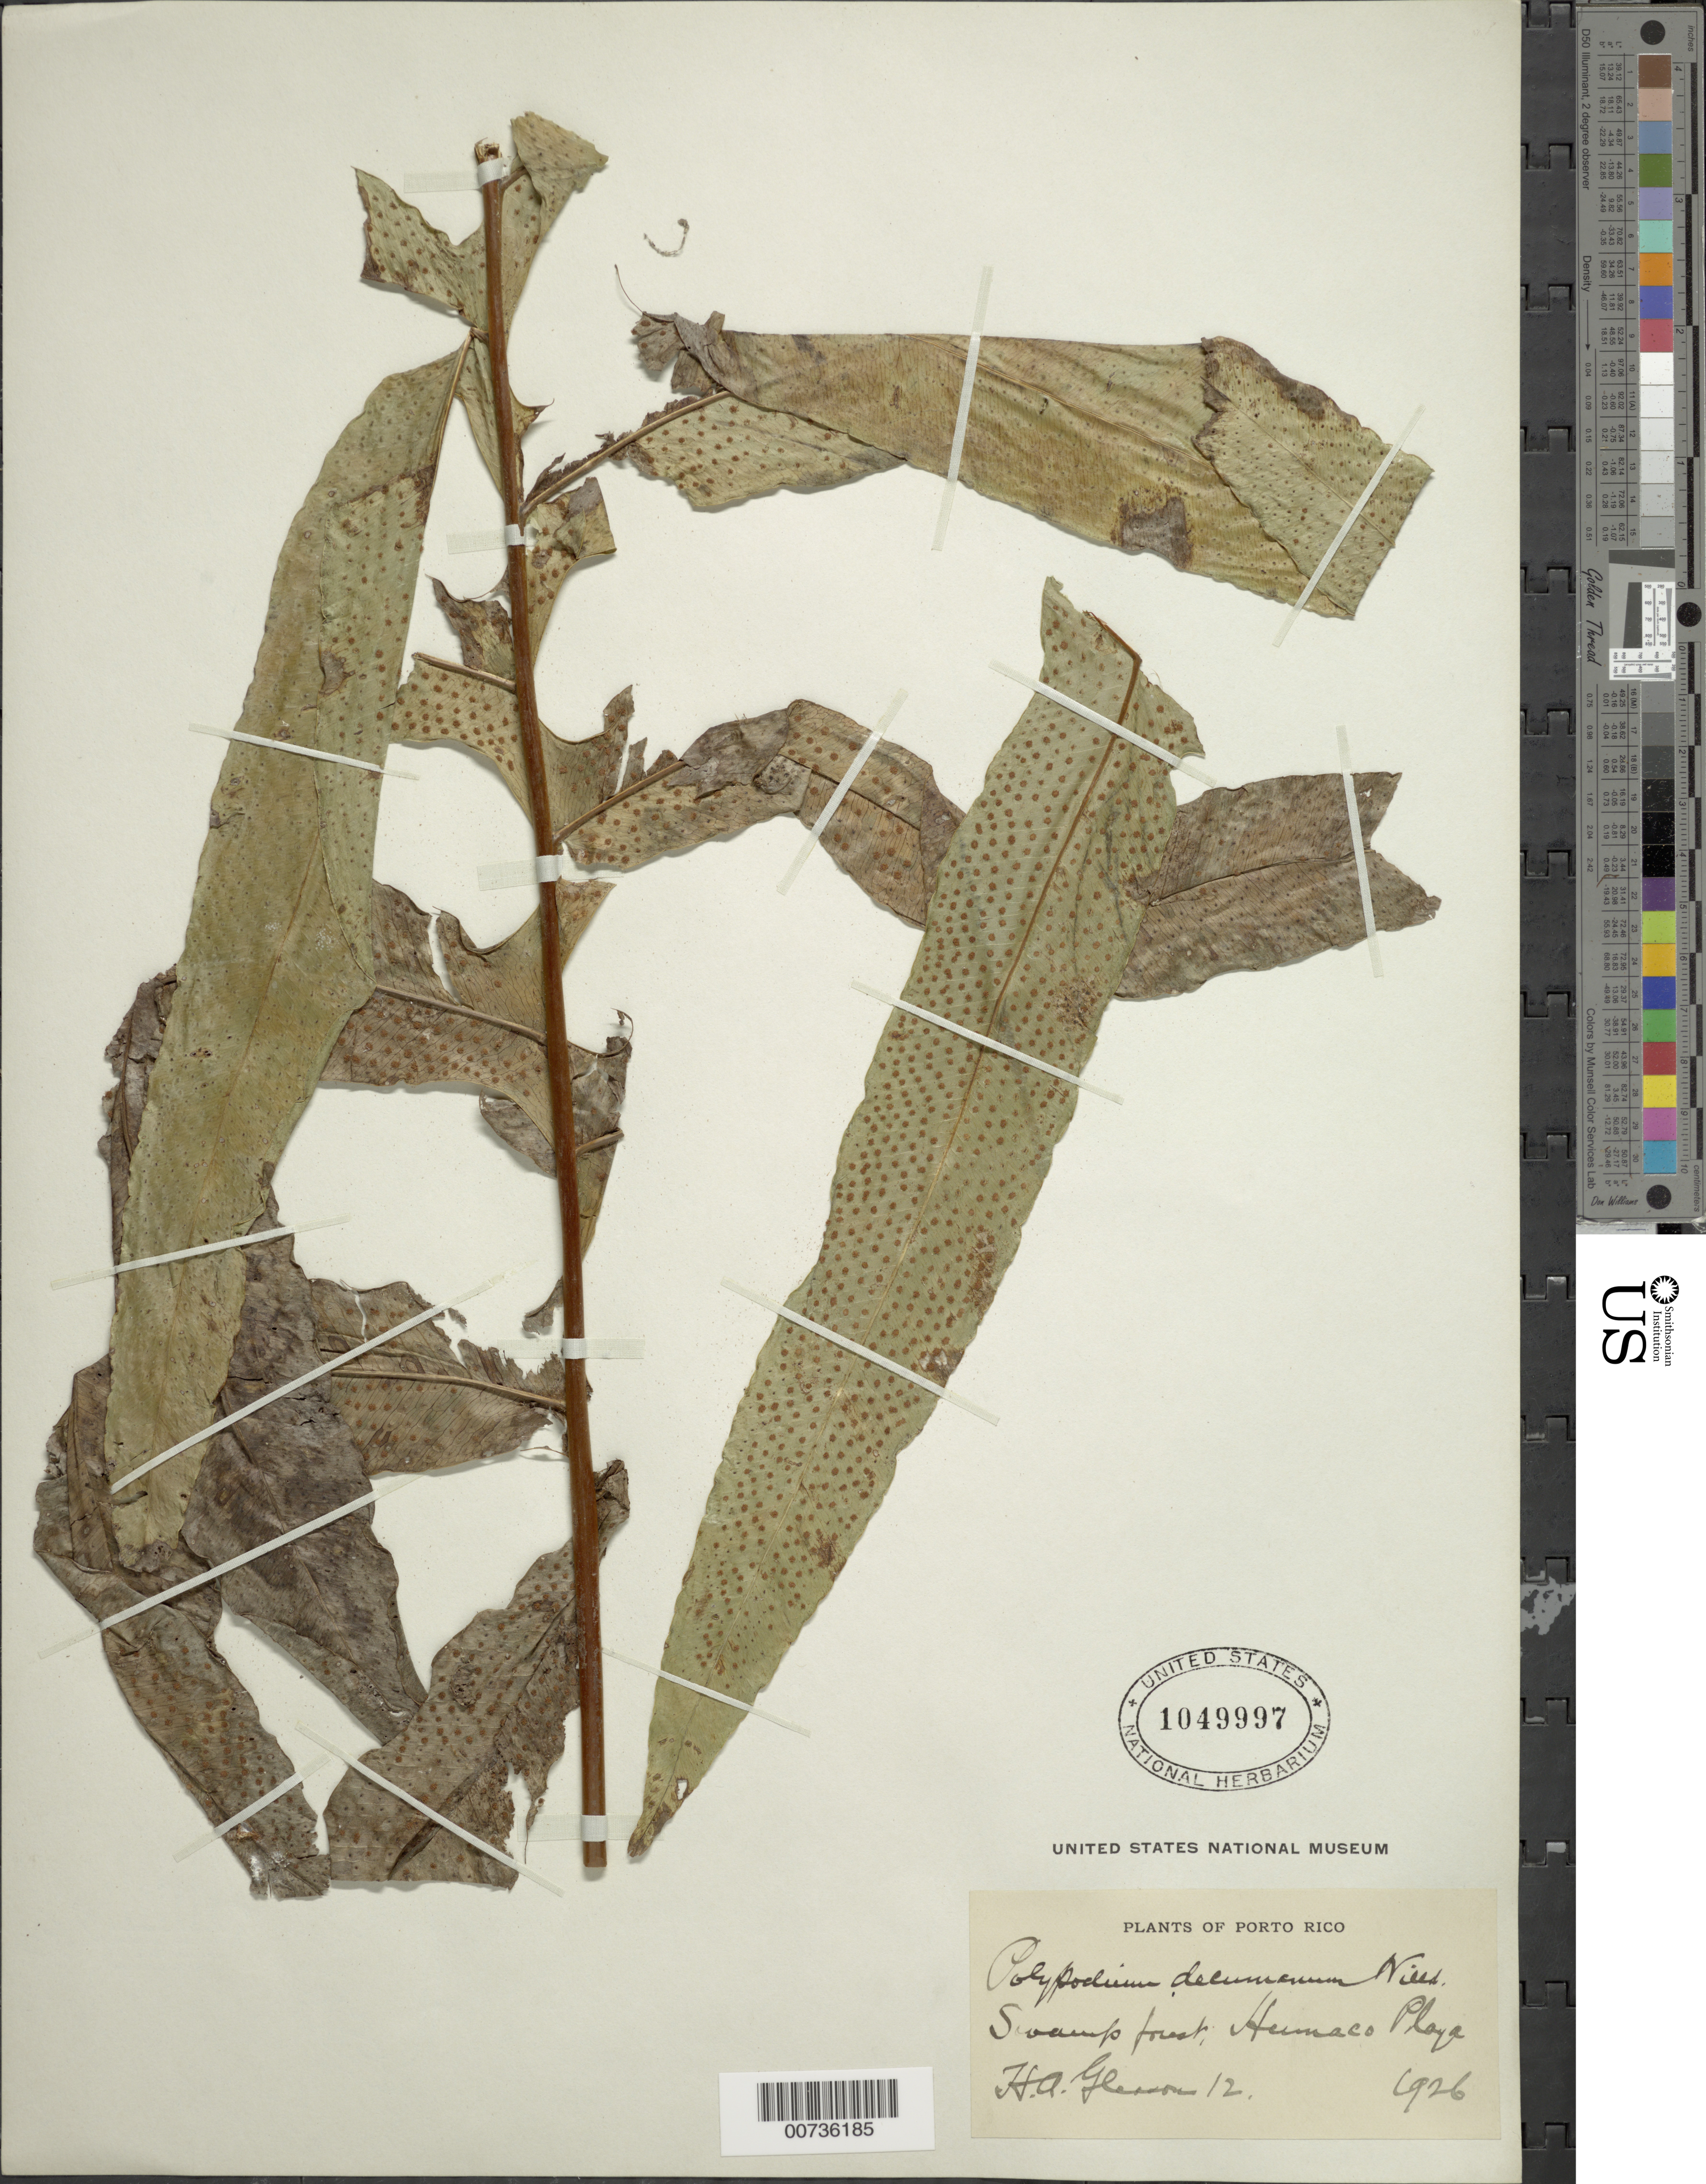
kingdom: Plantae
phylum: Tracheophyta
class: Polypodiopsida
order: Polypodiales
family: Polypodiaceae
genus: Phlebodium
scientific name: Phlebodium decumanum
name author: (Willd.) J. Sm.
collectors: H. A. Gleason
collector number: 12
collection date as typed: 1926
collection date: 1926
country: Puerto Rico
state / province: Humacao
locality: Suamp Forest, Humacao Playa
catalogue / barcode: US 1049997